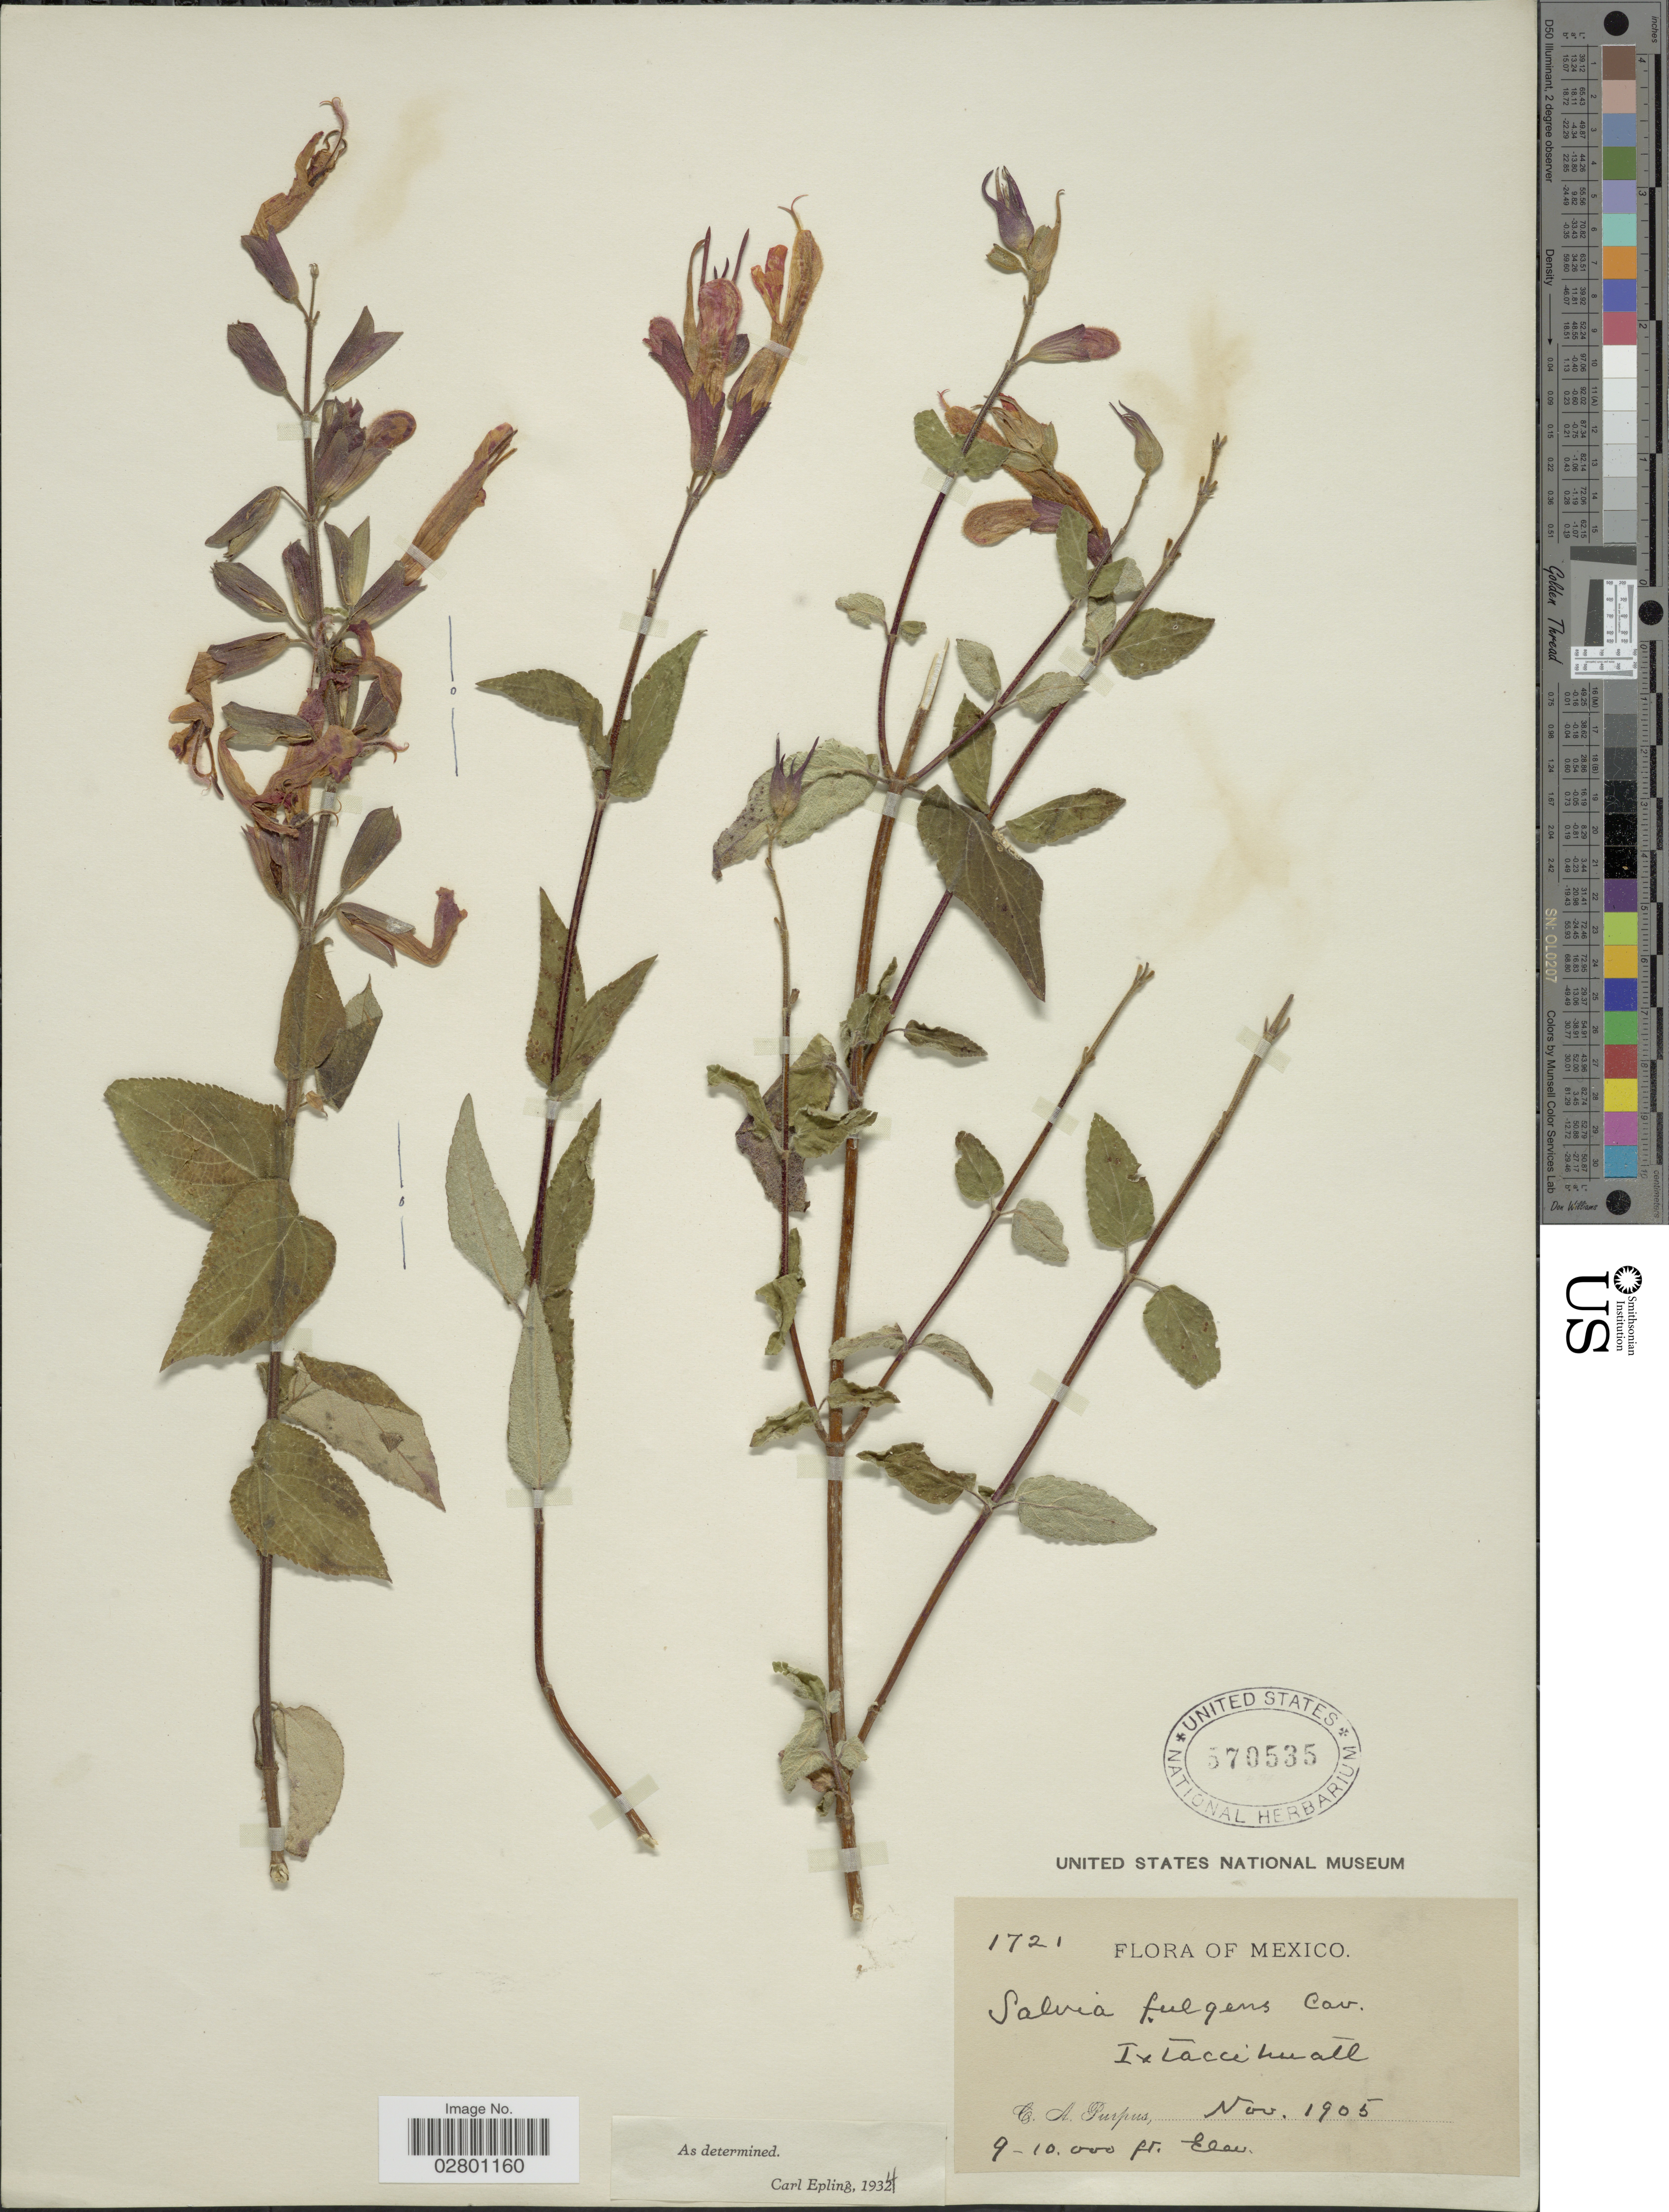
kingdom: Plantae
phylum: Tracheophyta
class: Magnoliopsida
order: Lamiales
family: Lamiaceae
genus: Salvia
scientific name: Salvia fulgens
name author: Cav.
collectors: C. A. Purpus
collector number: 1721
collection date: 1905-11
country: Mexico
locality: Ixtaccihuatl.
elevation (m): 2743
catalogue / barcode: US 570535